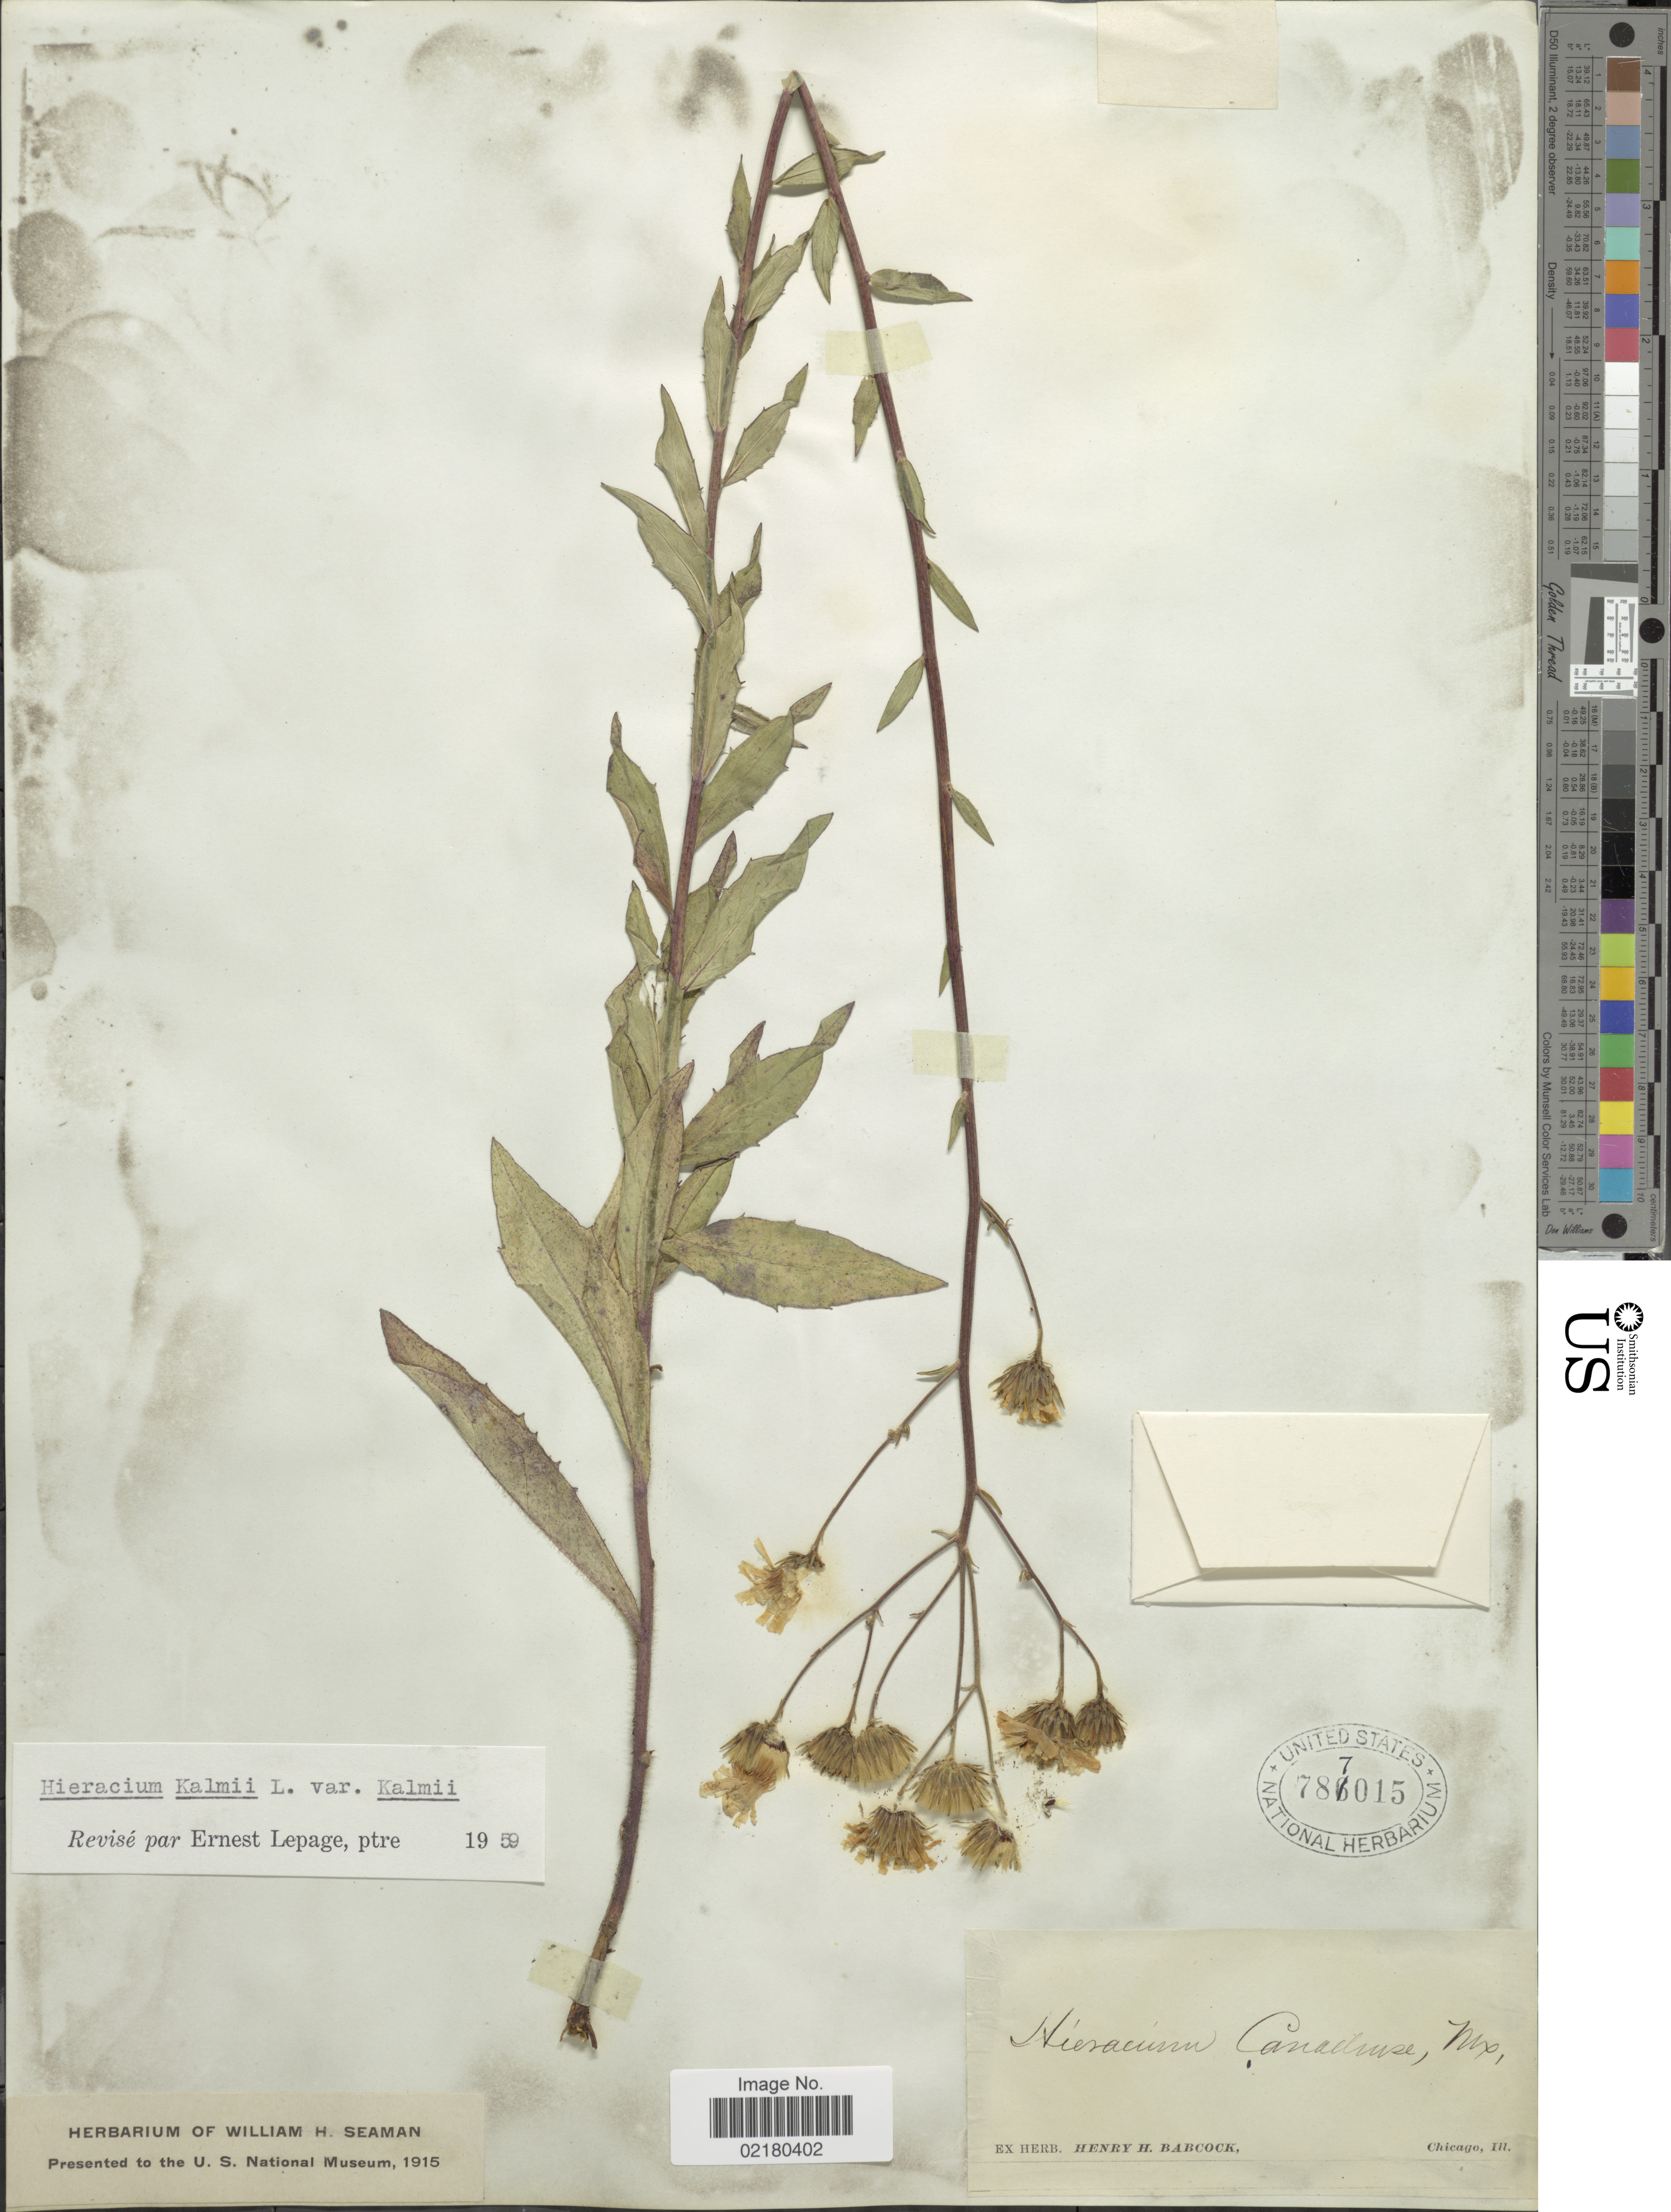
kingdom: Plantae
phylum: Tracheophyta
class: Magnoliopsida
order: Asterales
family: Asteraceae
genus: Hieracium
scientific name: Hieracium umbellatum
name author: L.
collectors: ex herb. Henry Homes Babcock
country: United States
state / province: Illinois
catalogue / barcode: US 787015